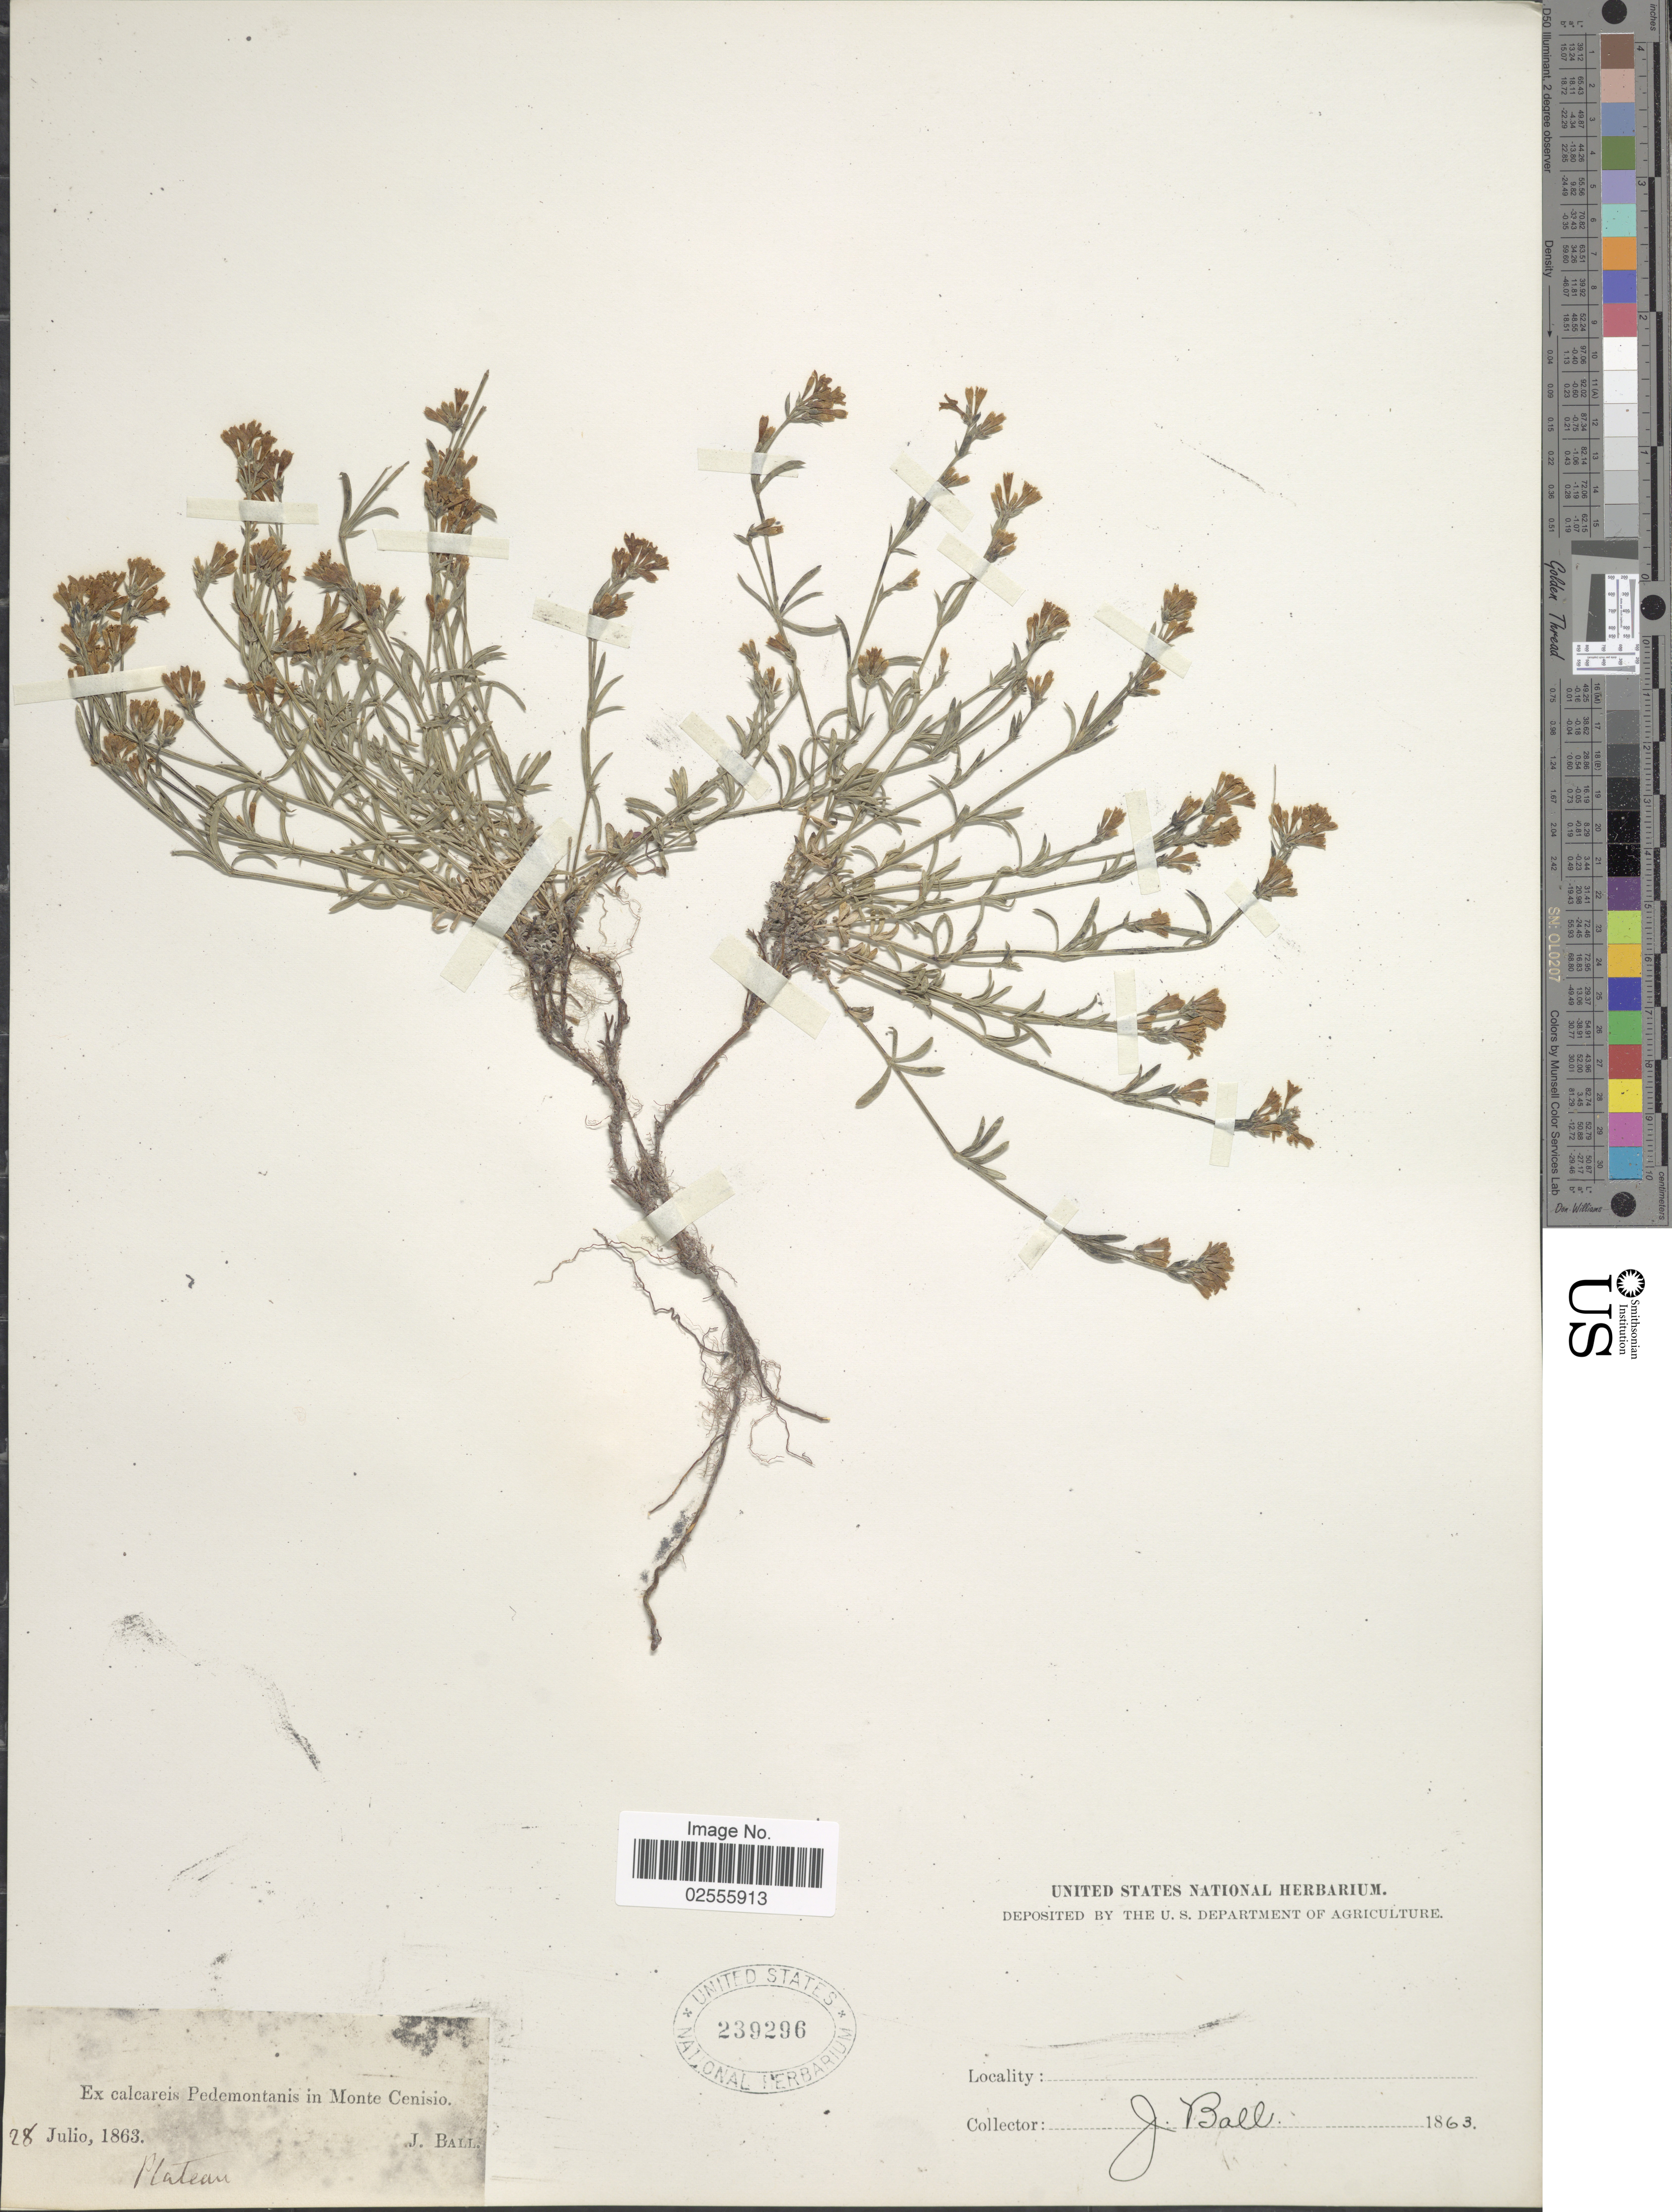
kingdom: Plantae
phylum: Tracheophyta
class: Magnoliopsida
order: Gentianales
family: Rubiaceae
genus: Asperula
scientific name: Asperula sp.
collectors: J. Ball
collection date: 1863-07-28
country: Italy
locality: Ex calcareis Pedemontanis in Monte Cenisio, Plateau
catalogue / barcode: US 239296